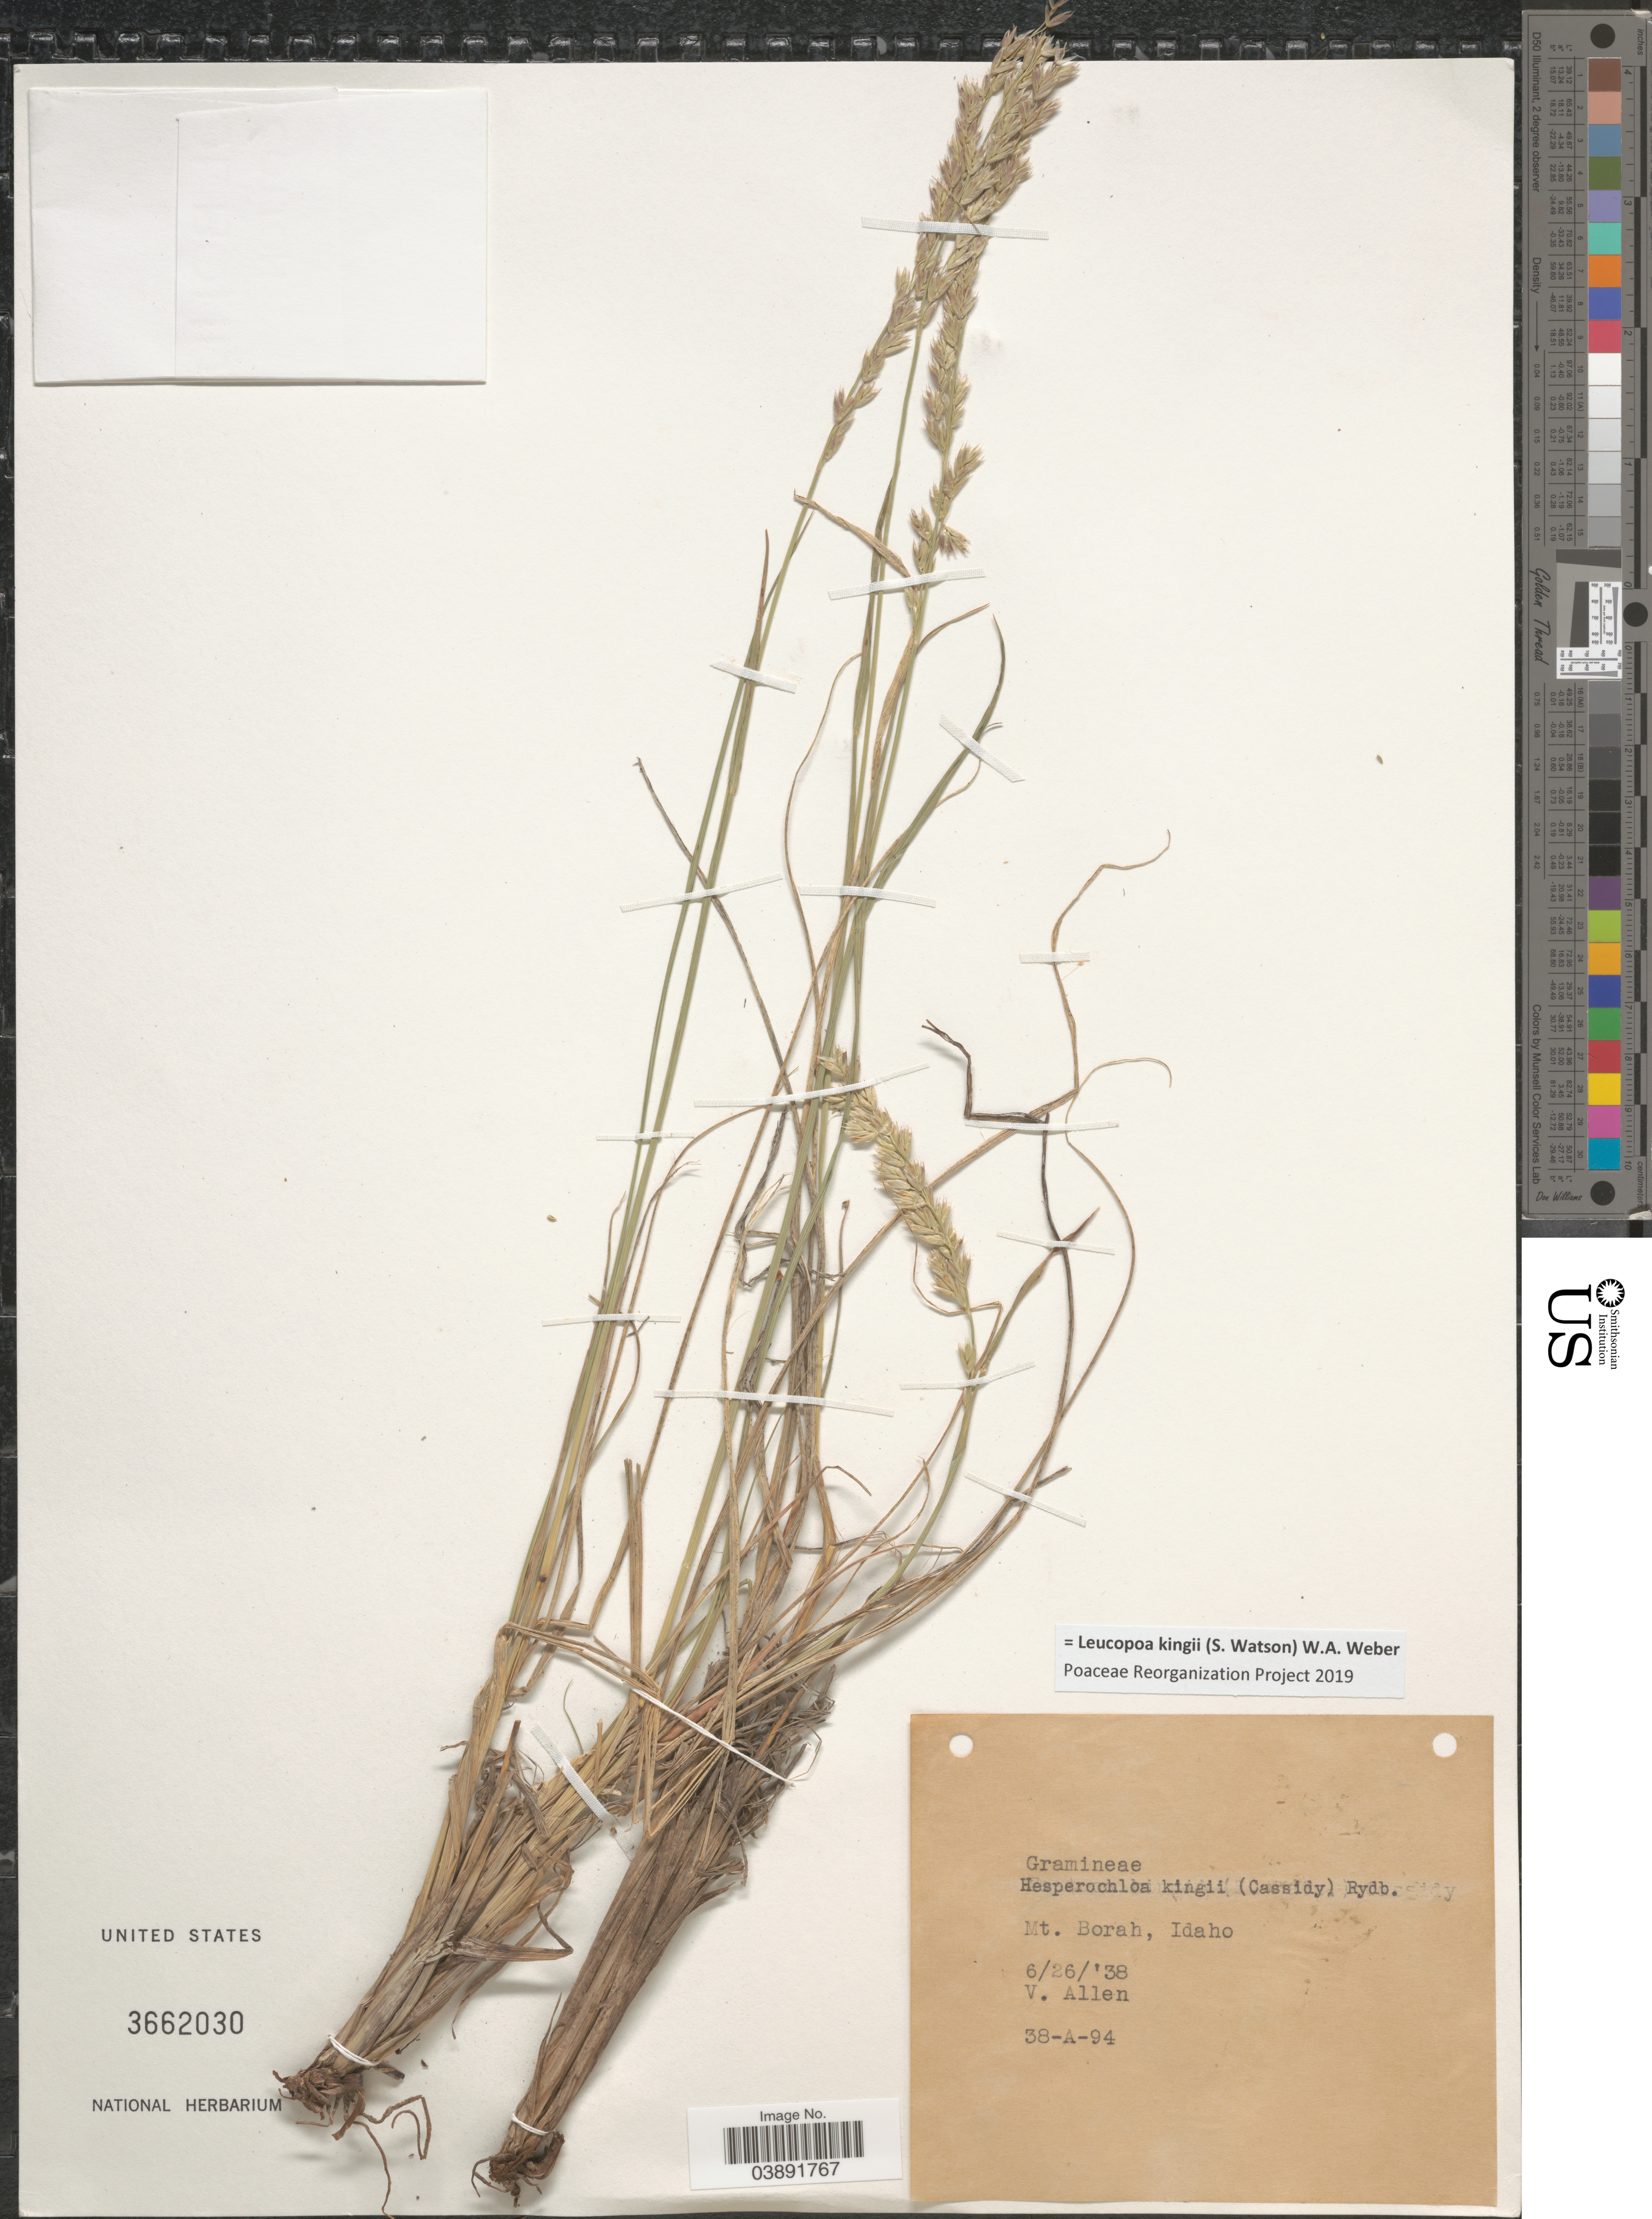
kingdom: Plantae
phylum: Tracheophyta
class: Liliopsida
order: Poales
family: Poaceae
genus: Hesperochloa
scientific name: Hesperochloa kingii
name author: (S. Watson) Rydb.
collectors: V. Allen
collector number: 38-A-94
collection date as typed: Transcribed d/m/y: 26/6/38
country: United States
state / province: Idaho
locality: Mt. Borah.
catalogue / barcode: US 3662030